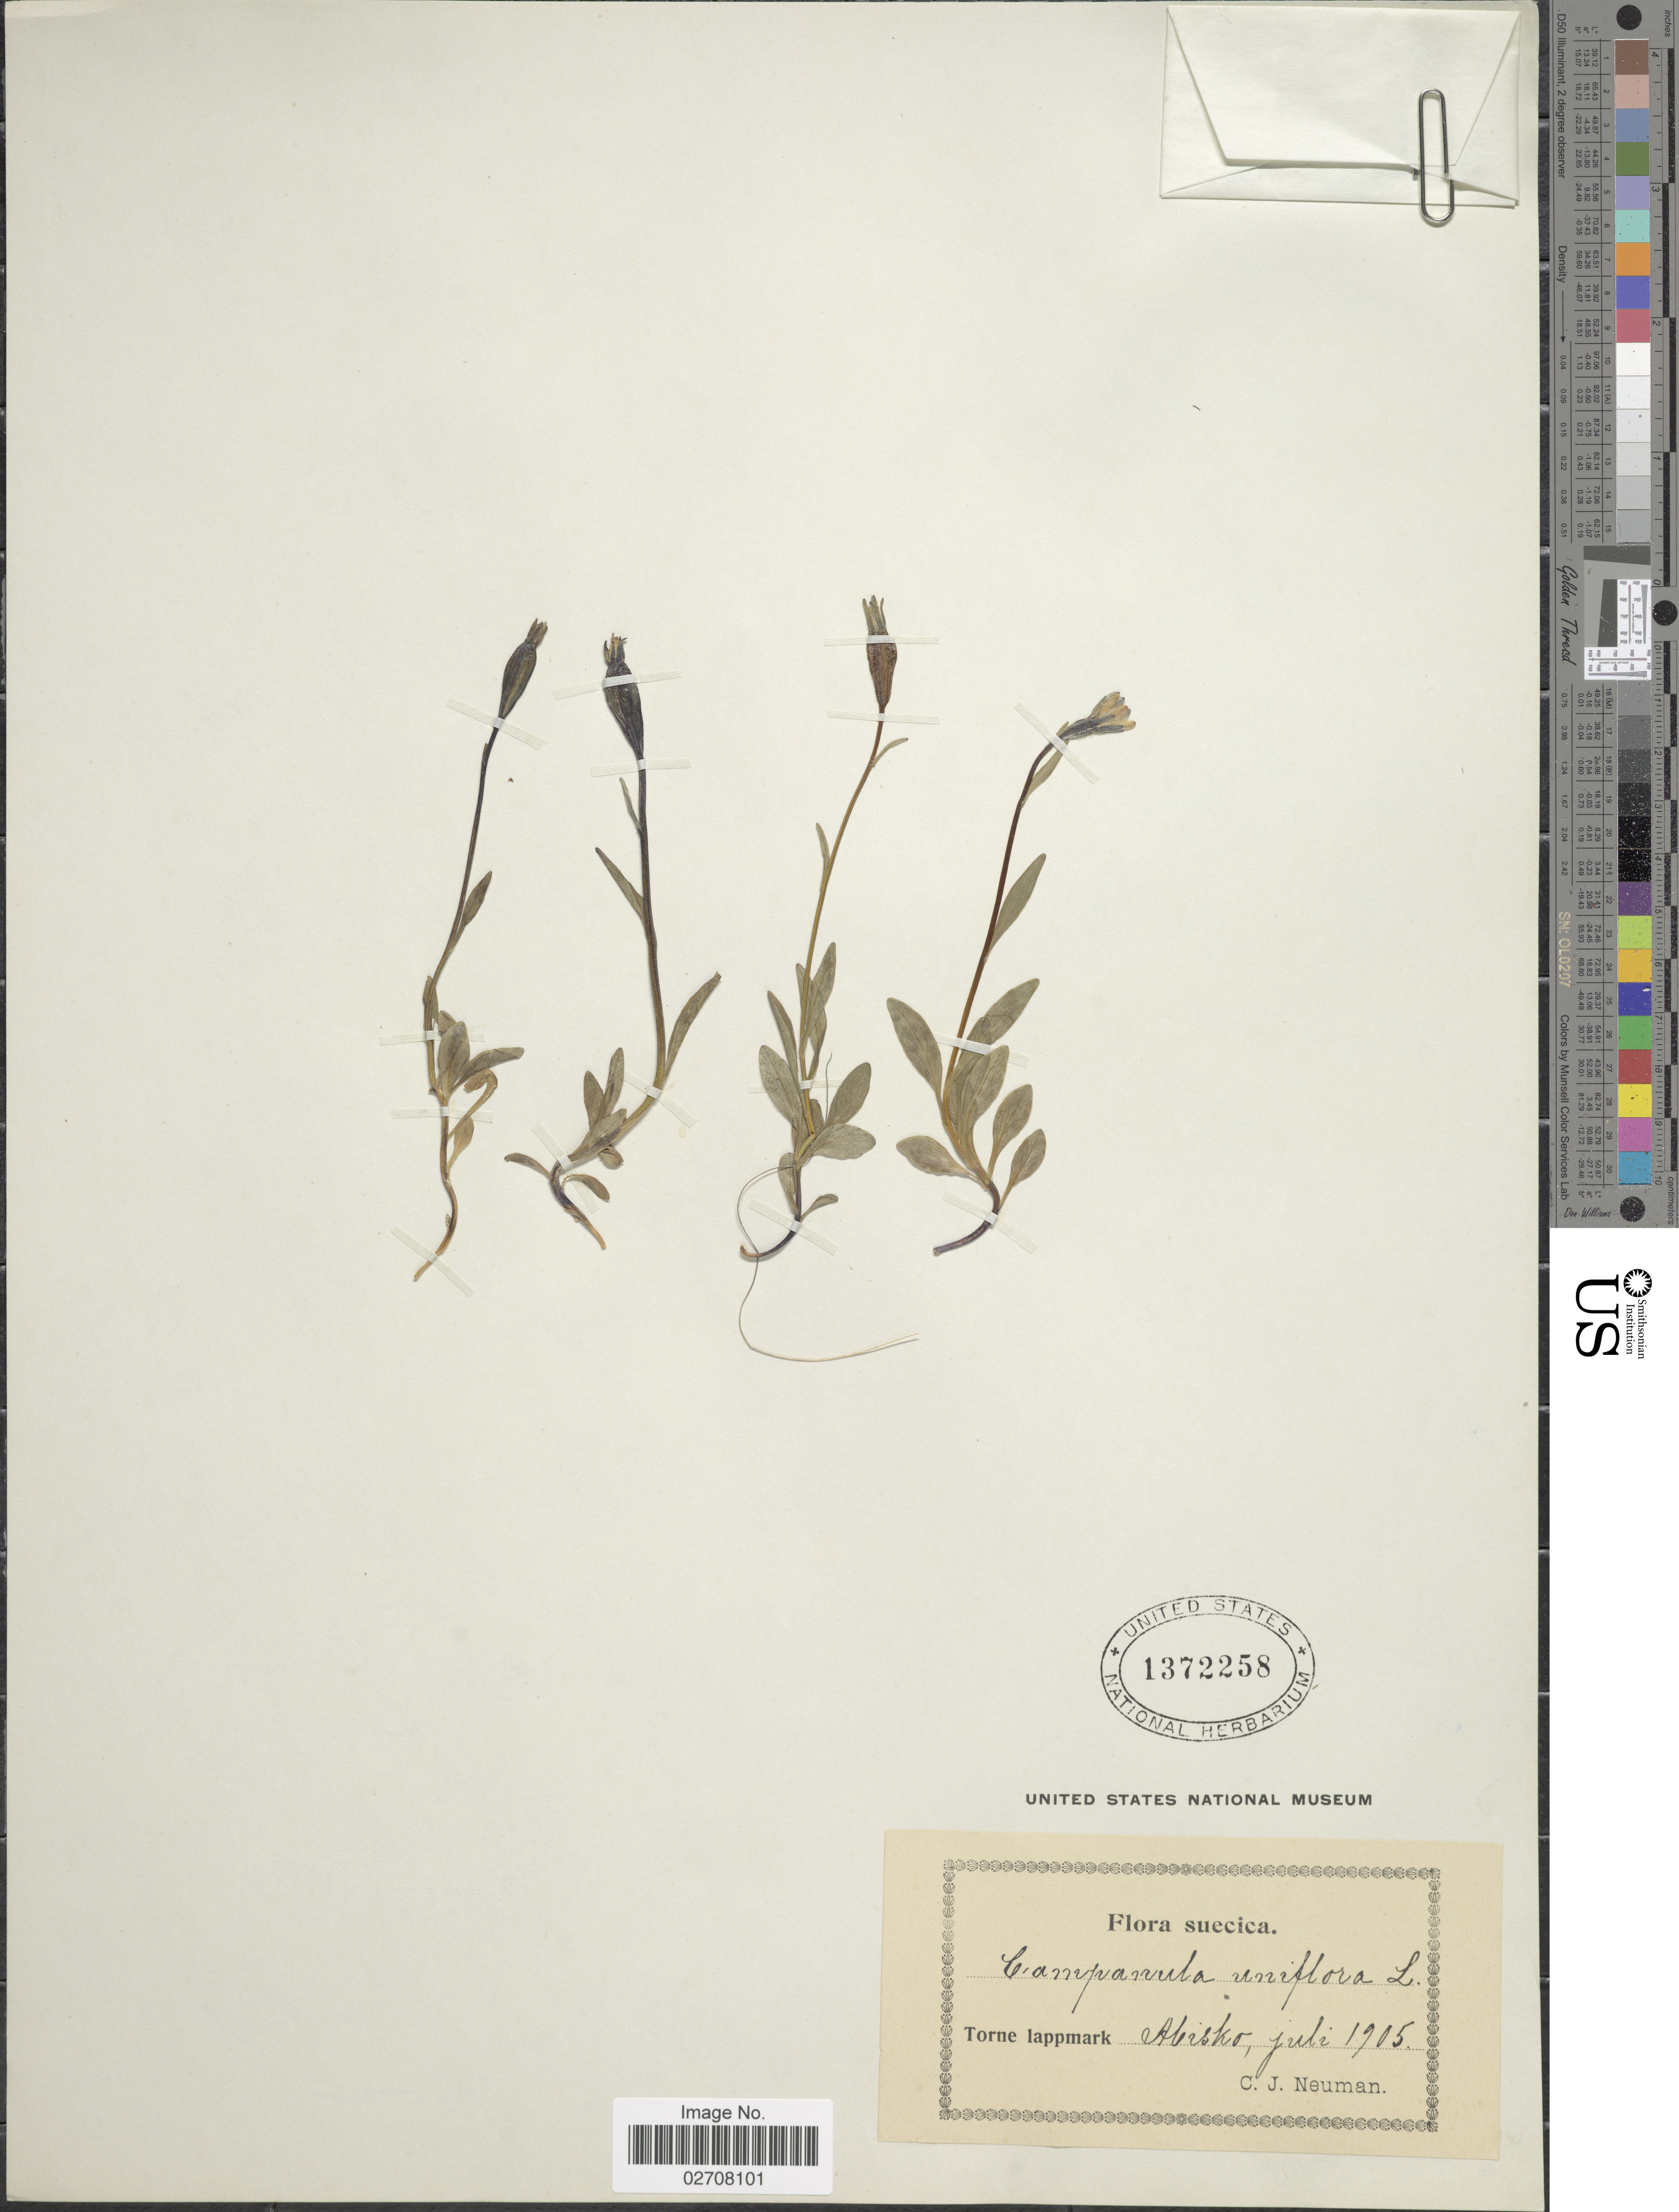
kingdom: Plantae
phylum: Tracheophyta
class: Magnoliopsida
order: Asterales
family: Campanulaceae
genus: Campanula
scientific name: Campanula uniflora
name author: L.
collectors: C. Neuman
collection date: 1905-07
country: Sweden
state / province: Norrbotten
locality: Suecica. Torne lappmark Abisko.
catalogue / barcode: US 1372258